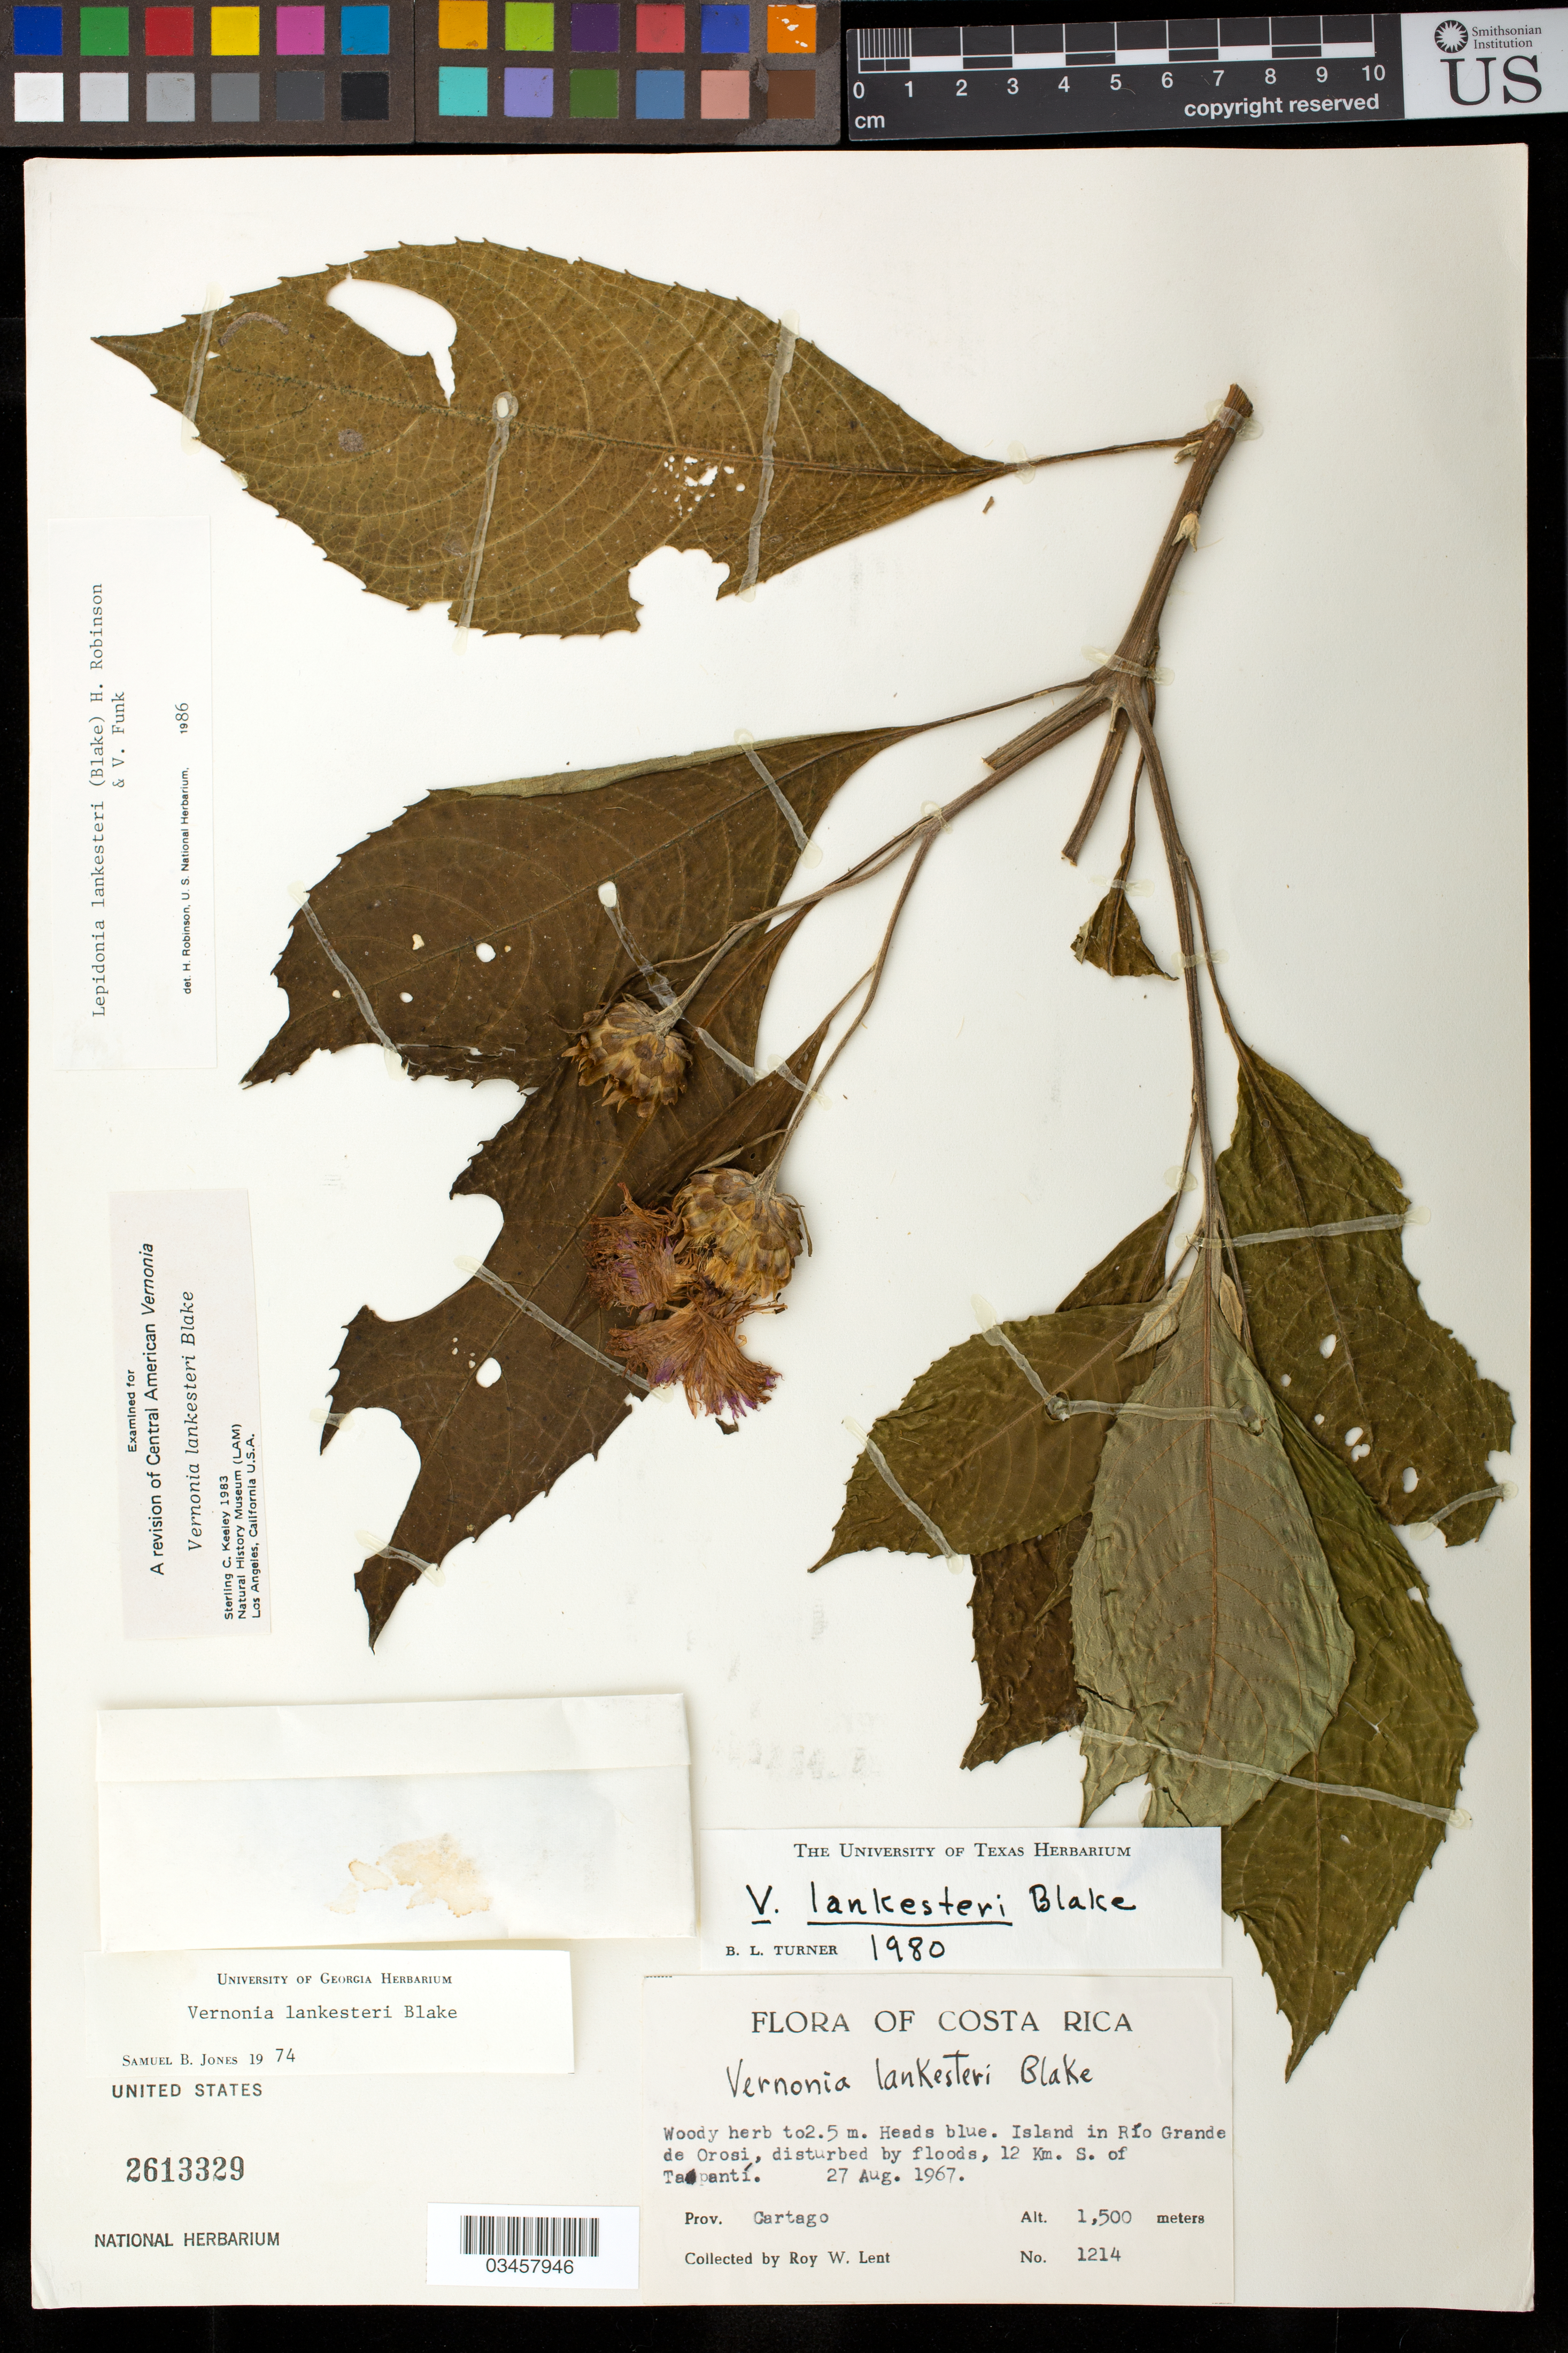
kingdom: Plantae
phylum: Tracheophyta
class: Magnoliopsida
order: Asterales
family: Asteraceae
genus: Lepidonia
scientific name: Lepidonia lankesteri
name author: (S.F. Blake) H. Rob. & Funk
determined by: Robinson, Harold E., (US)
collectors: R. W. Lent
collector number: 1214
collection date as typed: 27 Aug 1967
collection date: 1967-08-27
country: Costa Rica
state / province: Cartago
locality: Island in Rio Grande de Orosi, 12 km S of Tapanti.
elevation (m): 1500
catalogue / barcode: US 2613329